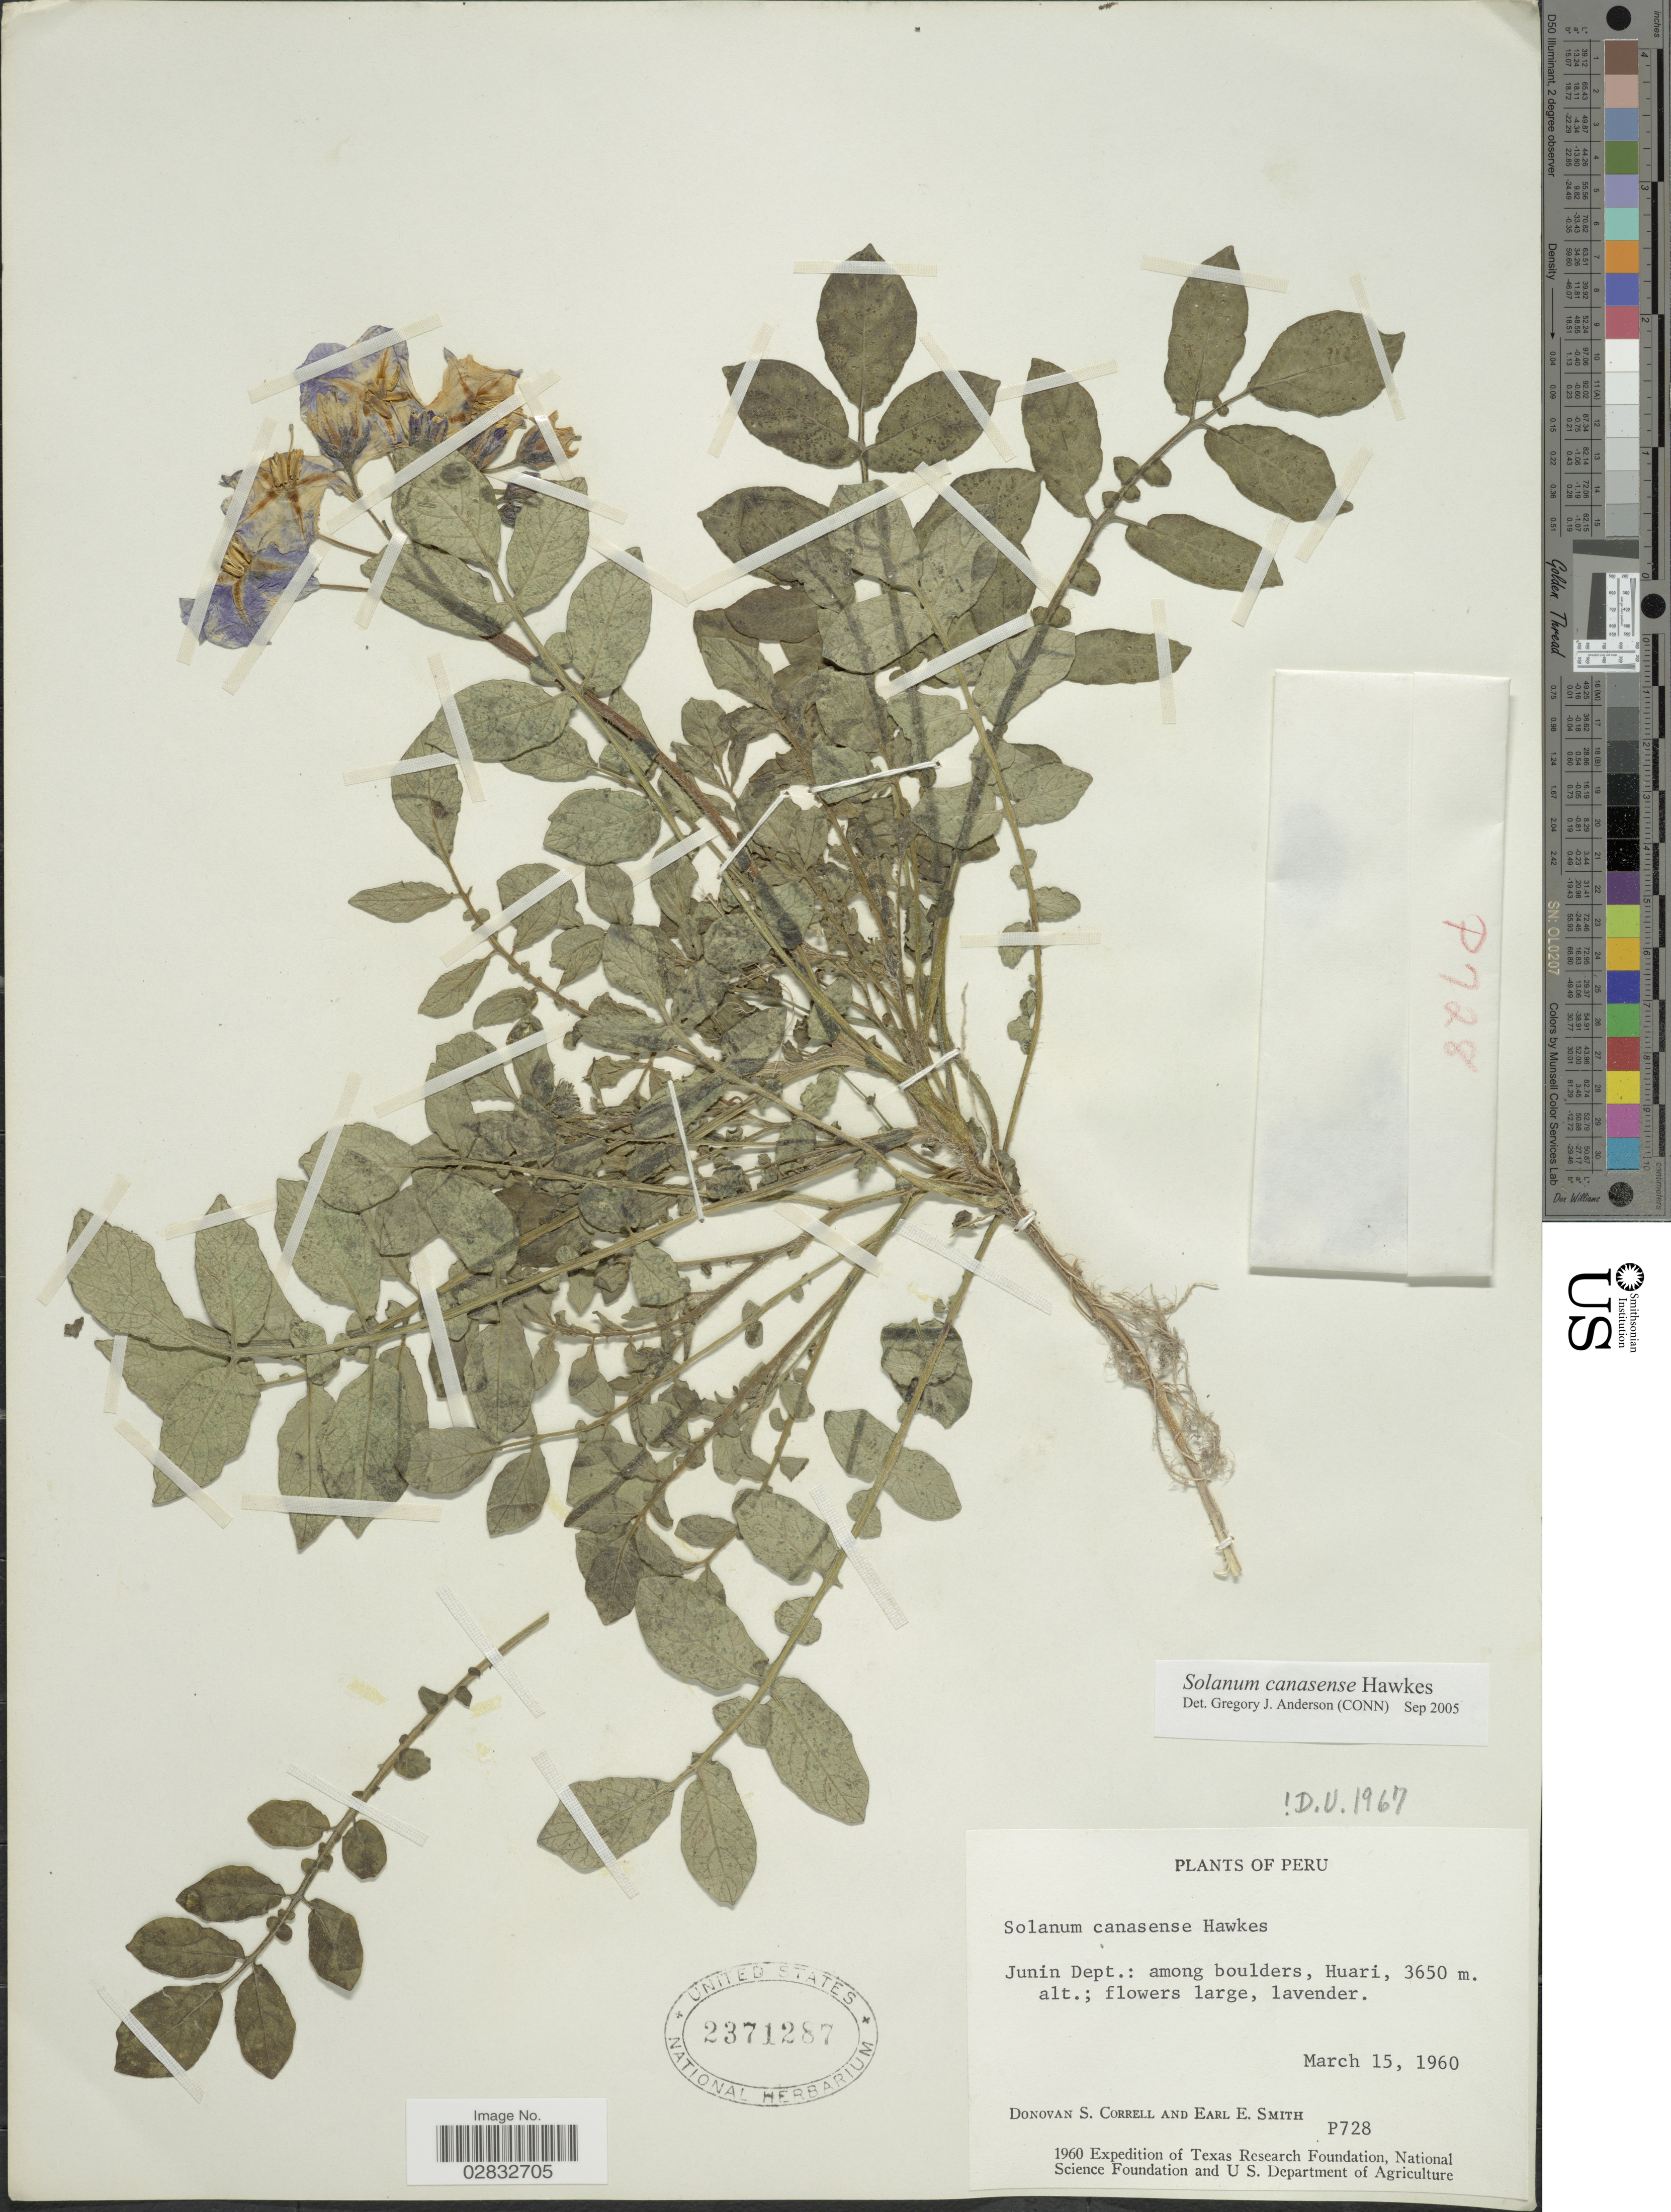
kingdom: Plantae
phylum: Tracheophyta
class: Magnoliopsida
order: Solanales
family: Solanaceae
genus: Solanum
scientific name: Solanum canaosense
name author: L.B. Sm. & Downs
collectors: D. S. Correll & E. E. Smith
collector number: P728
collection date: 1960-03-15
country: Peru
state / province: Junín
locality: Junin Dept.: among builders, Huari.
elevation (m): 3650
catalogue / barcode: US 2371287